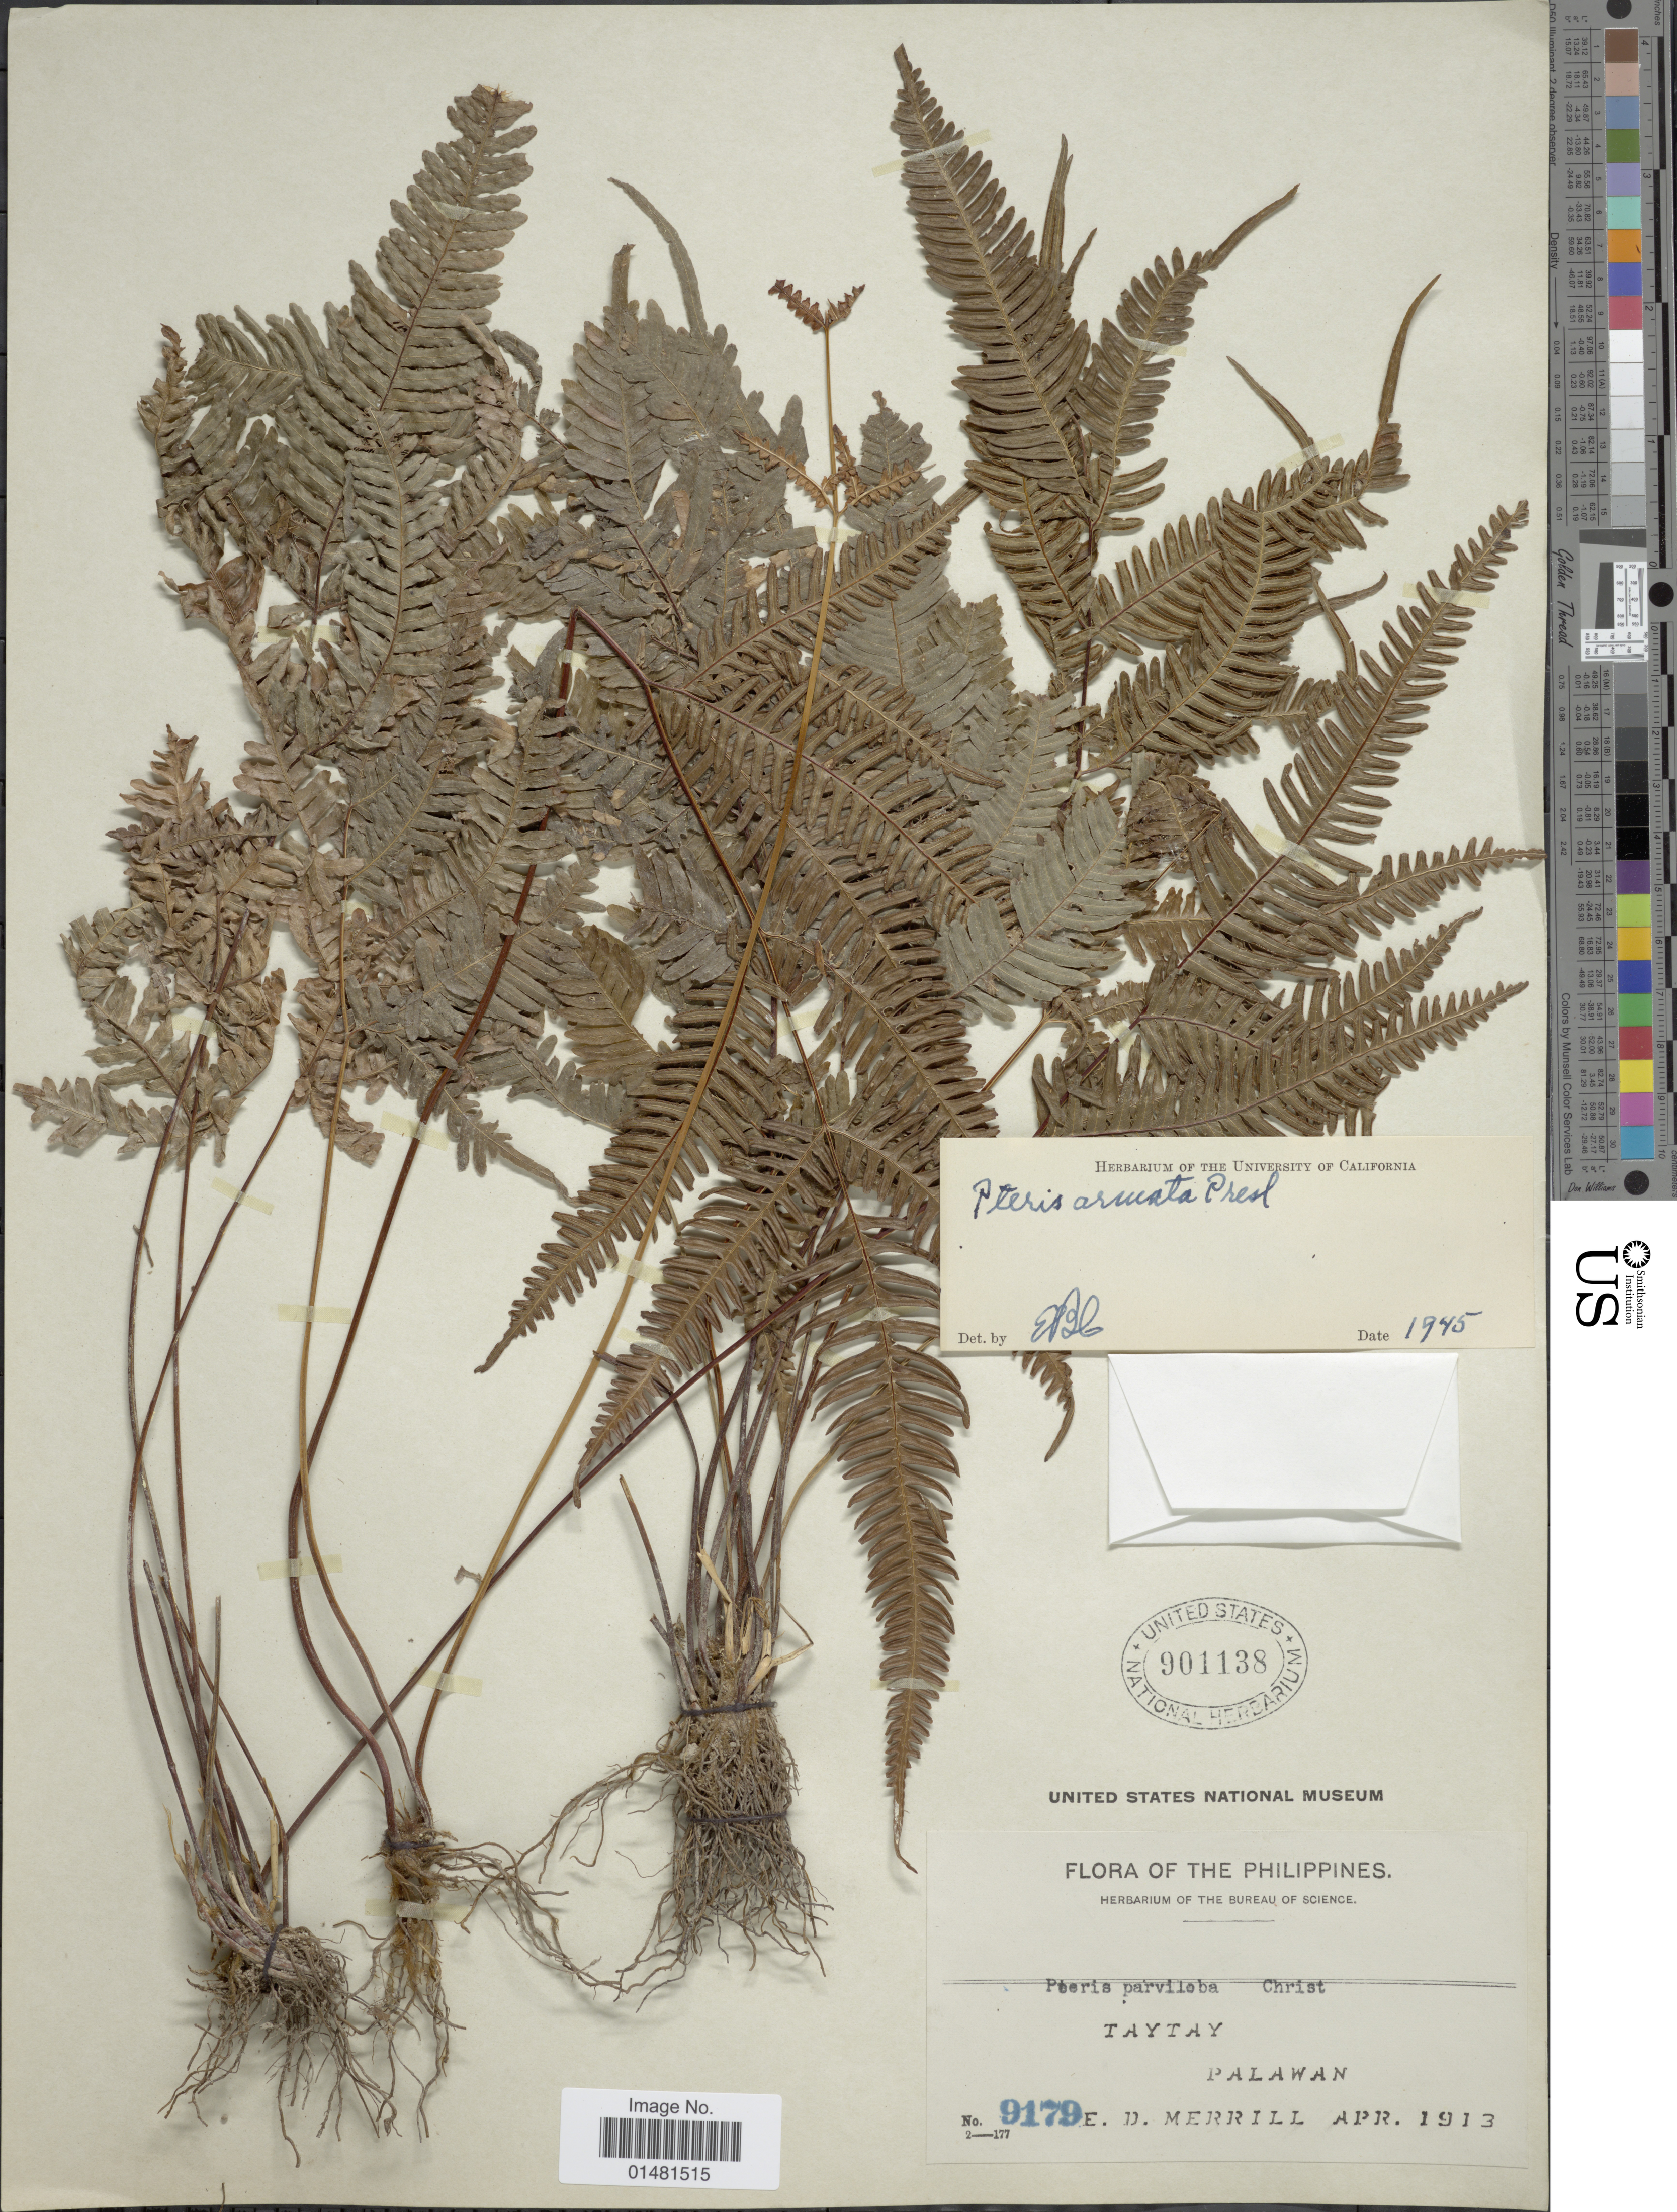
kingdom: Plantae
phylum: Tracheophyta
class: Polypodiopsida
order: Polypodiales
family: Pteridaceae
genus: Pteris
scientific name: Pteris armata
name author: C. Presl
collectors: E. D. Merrill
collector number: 9179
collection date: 1913-04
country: Philippines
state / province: Mimaropa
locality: Taytay, Palawan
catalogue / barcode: US 901138